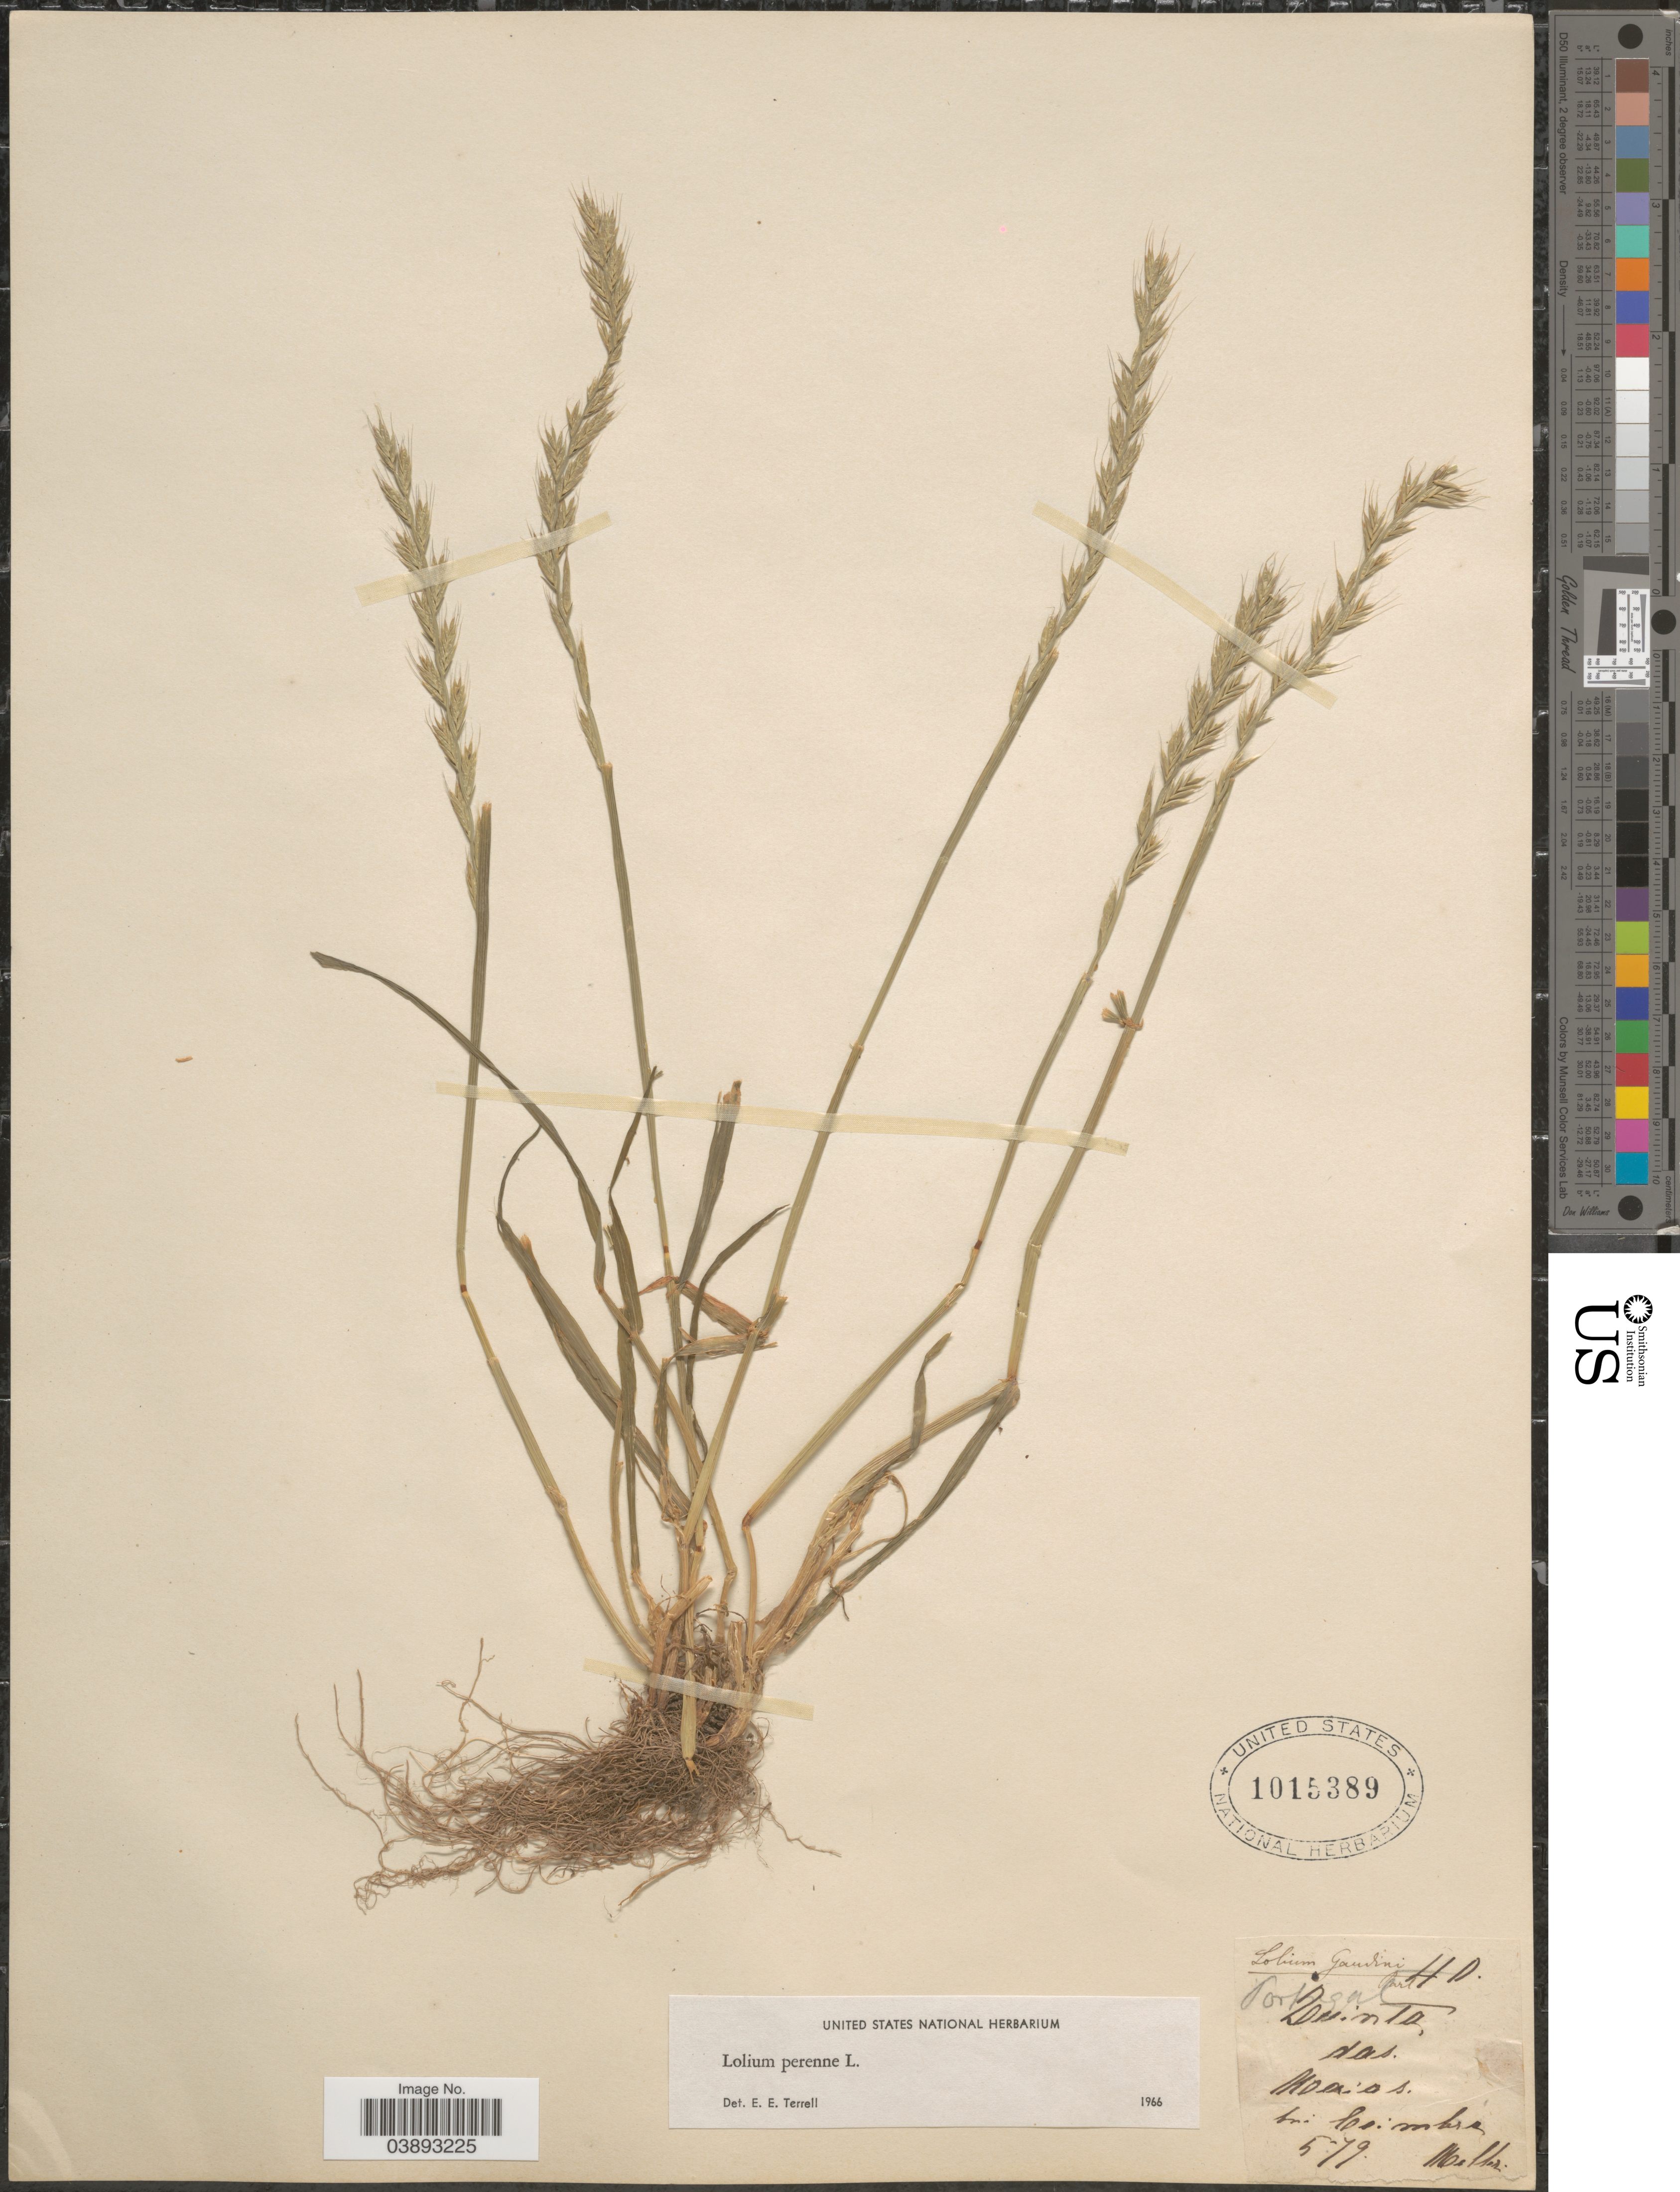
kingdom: Plantae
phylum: Tracheophyta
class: Liliopsida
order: Poales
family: Poaceae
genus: Lolium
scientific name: Lolium perenne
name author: L.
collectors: -. Moller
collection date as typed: Transcribed d/m/y: /5/79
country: Portugal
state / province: Coimbra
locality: Quinta das Maias.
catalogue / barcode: US 1015389